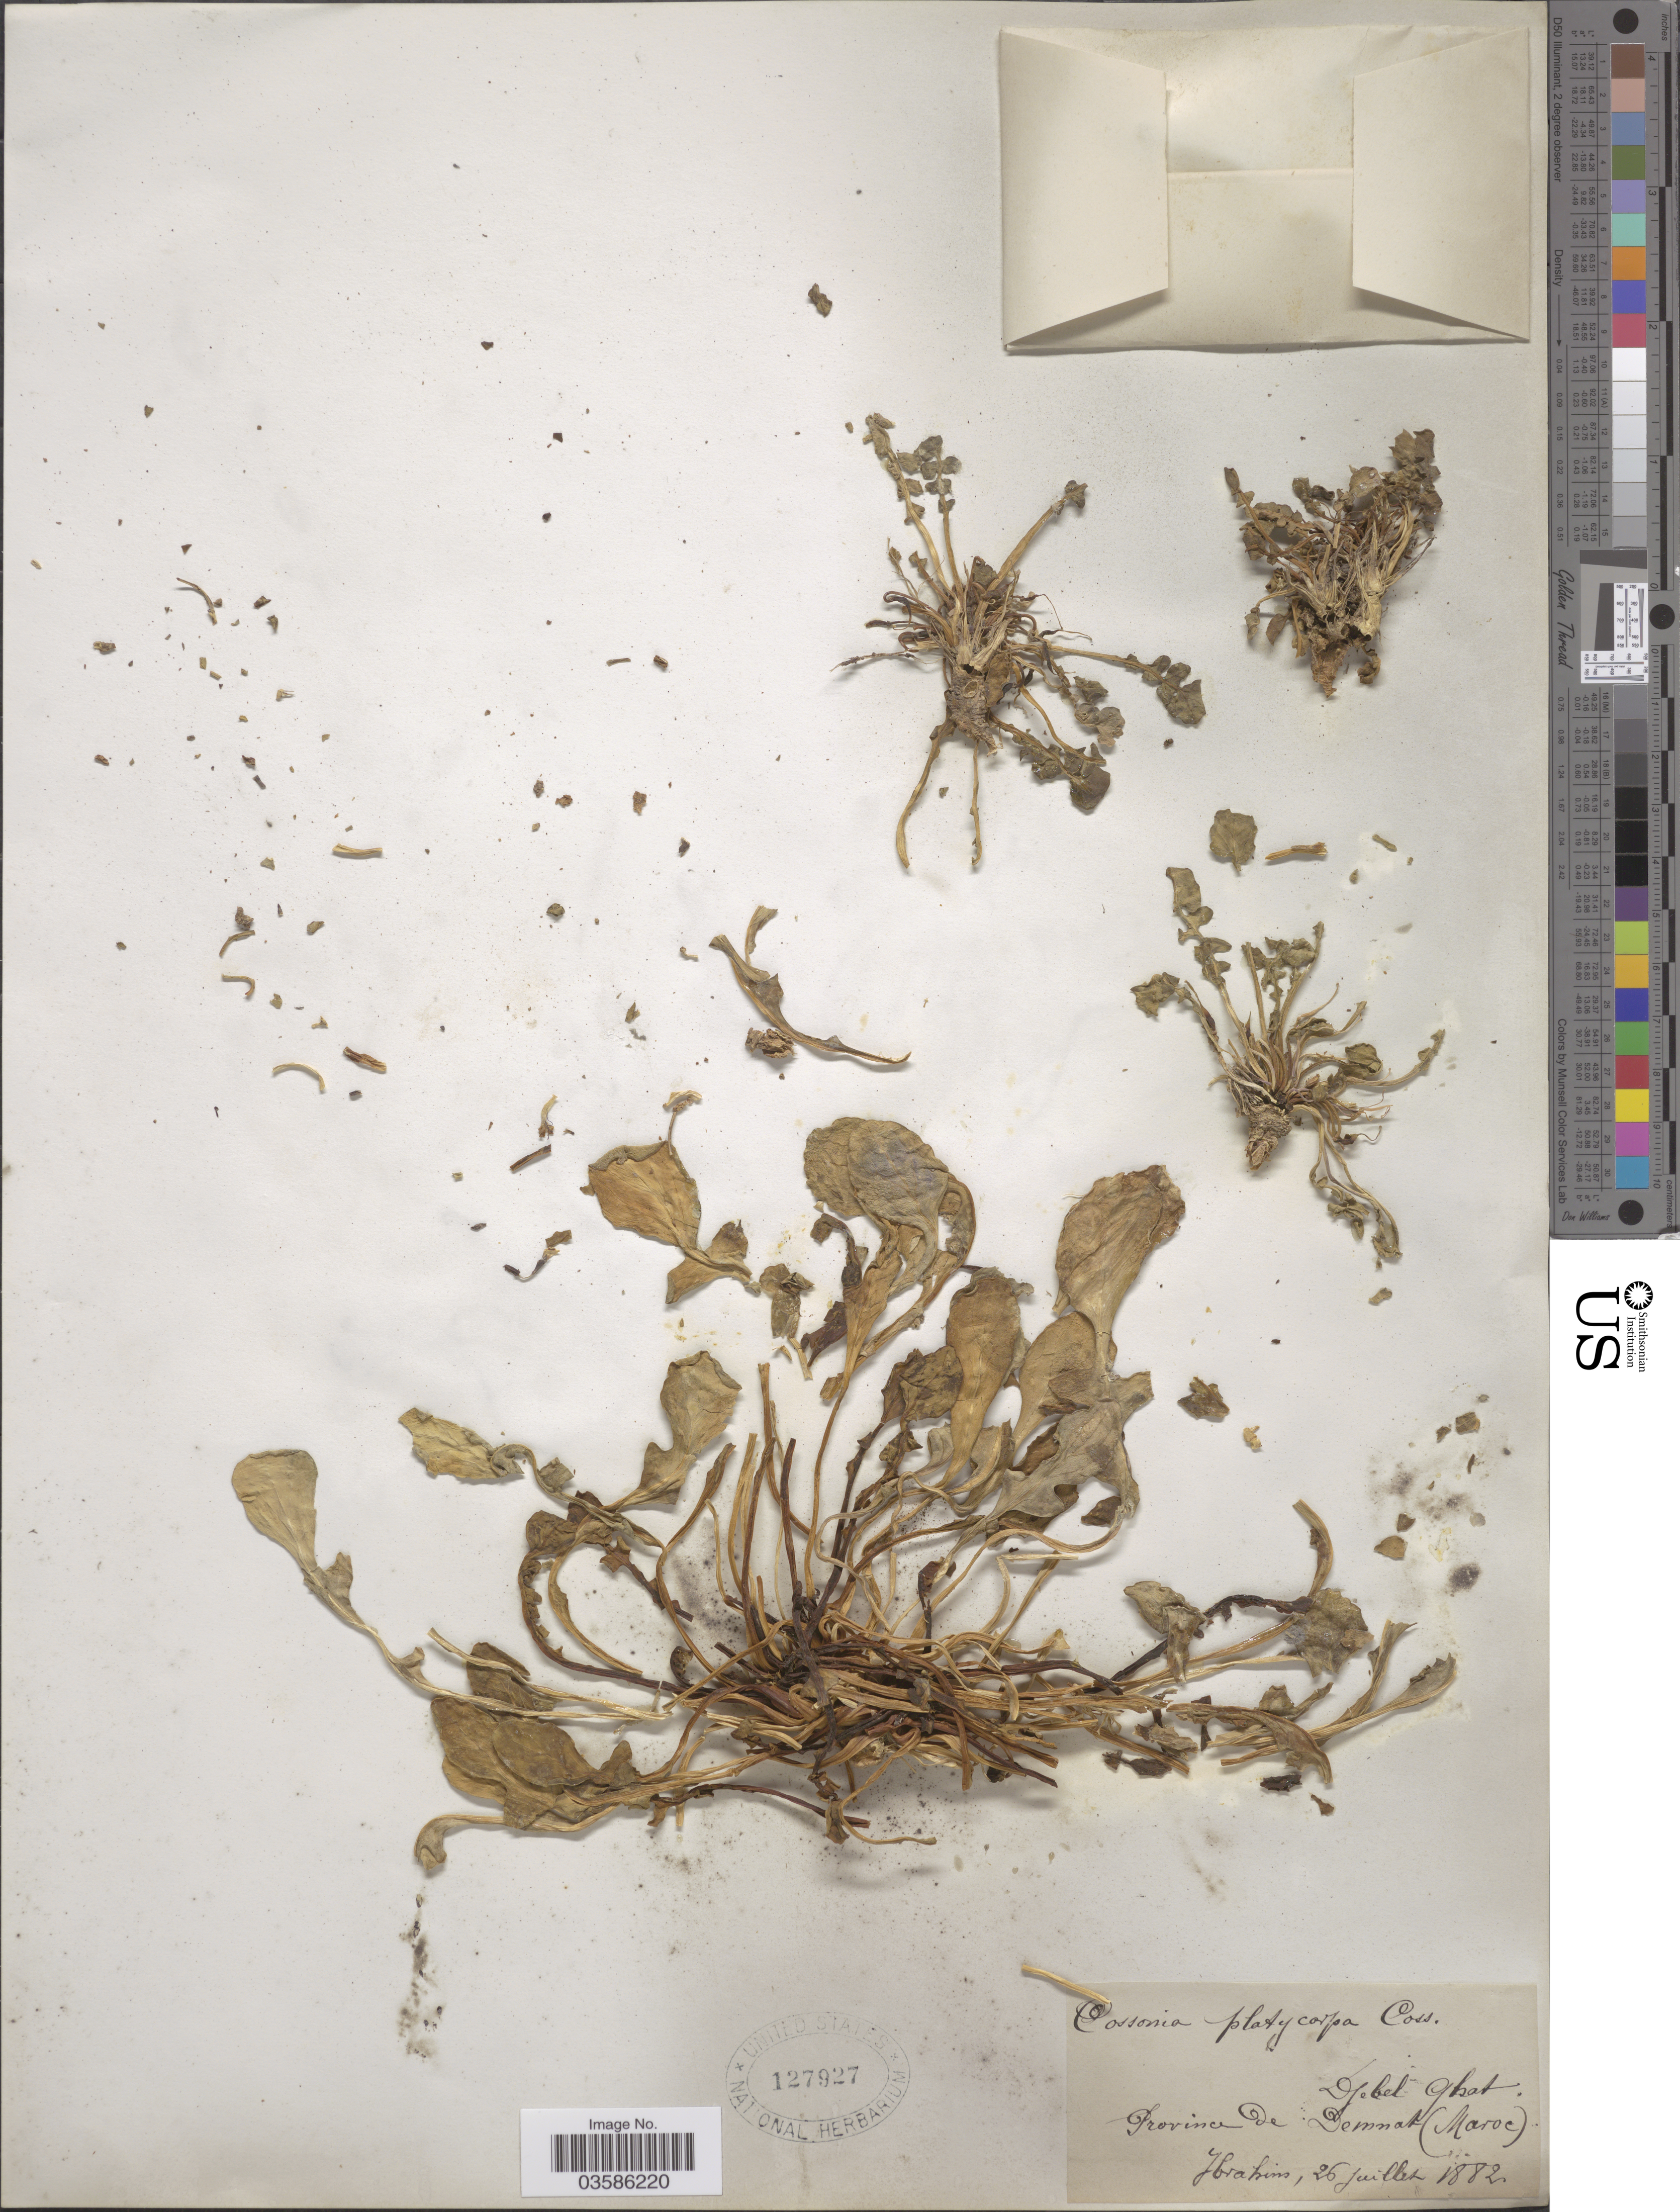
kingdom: Plantae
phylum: Tracheophyta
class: Magnoliopsida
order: Brassicales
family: Brassicaceae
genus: Cossonia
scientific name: Cossonia platycarpa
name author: Coss.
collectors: -. Ibrahim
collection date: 1882-07-26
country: Morocco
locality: Djebel Ghat: Province de Demnat.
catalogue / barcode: US 127927